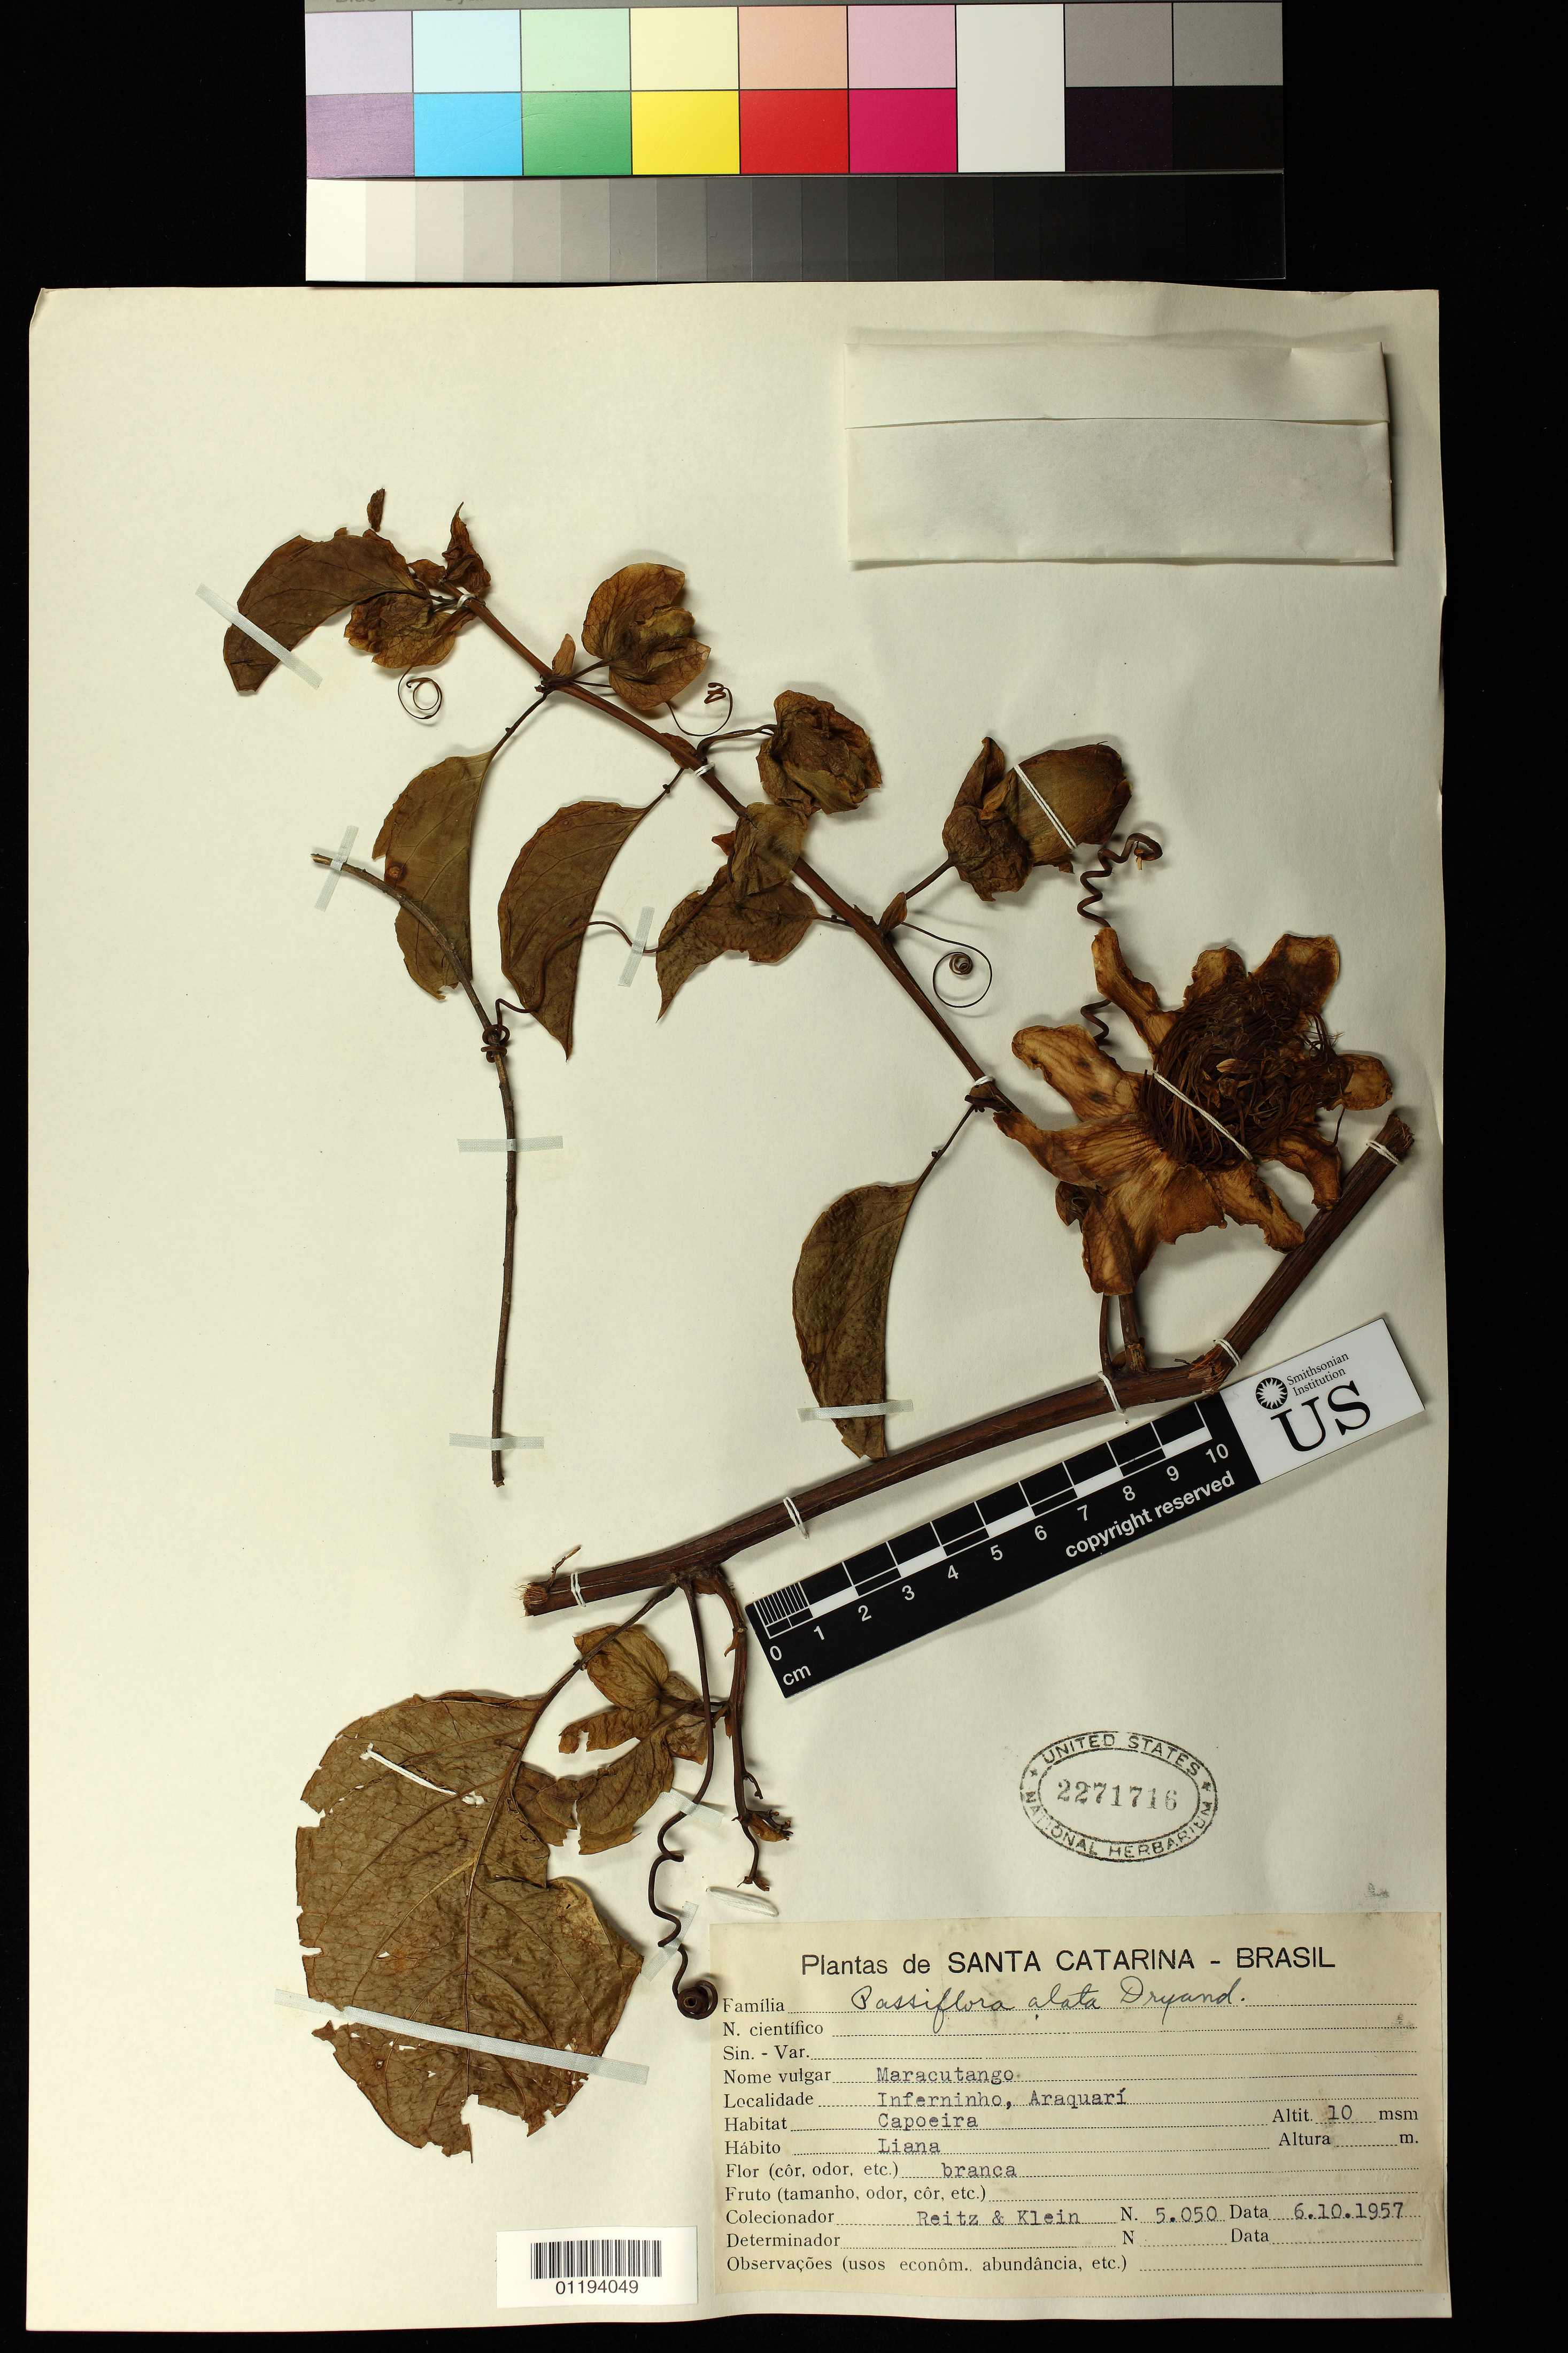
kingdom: Plantae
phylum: Tracheophyta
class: Magnoliopsida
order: Malpighiales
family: Passifloraceae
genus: Passiflora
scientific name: Passiflora alata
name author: Curtis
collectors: R. Reitz & R. M. Klein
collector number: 5050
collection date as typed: Oct 6 1957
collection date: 1957-10-06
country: Brazil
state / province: Santa Catarina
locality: Inferninho, Araquari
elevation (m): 10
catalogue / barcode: US 2271716